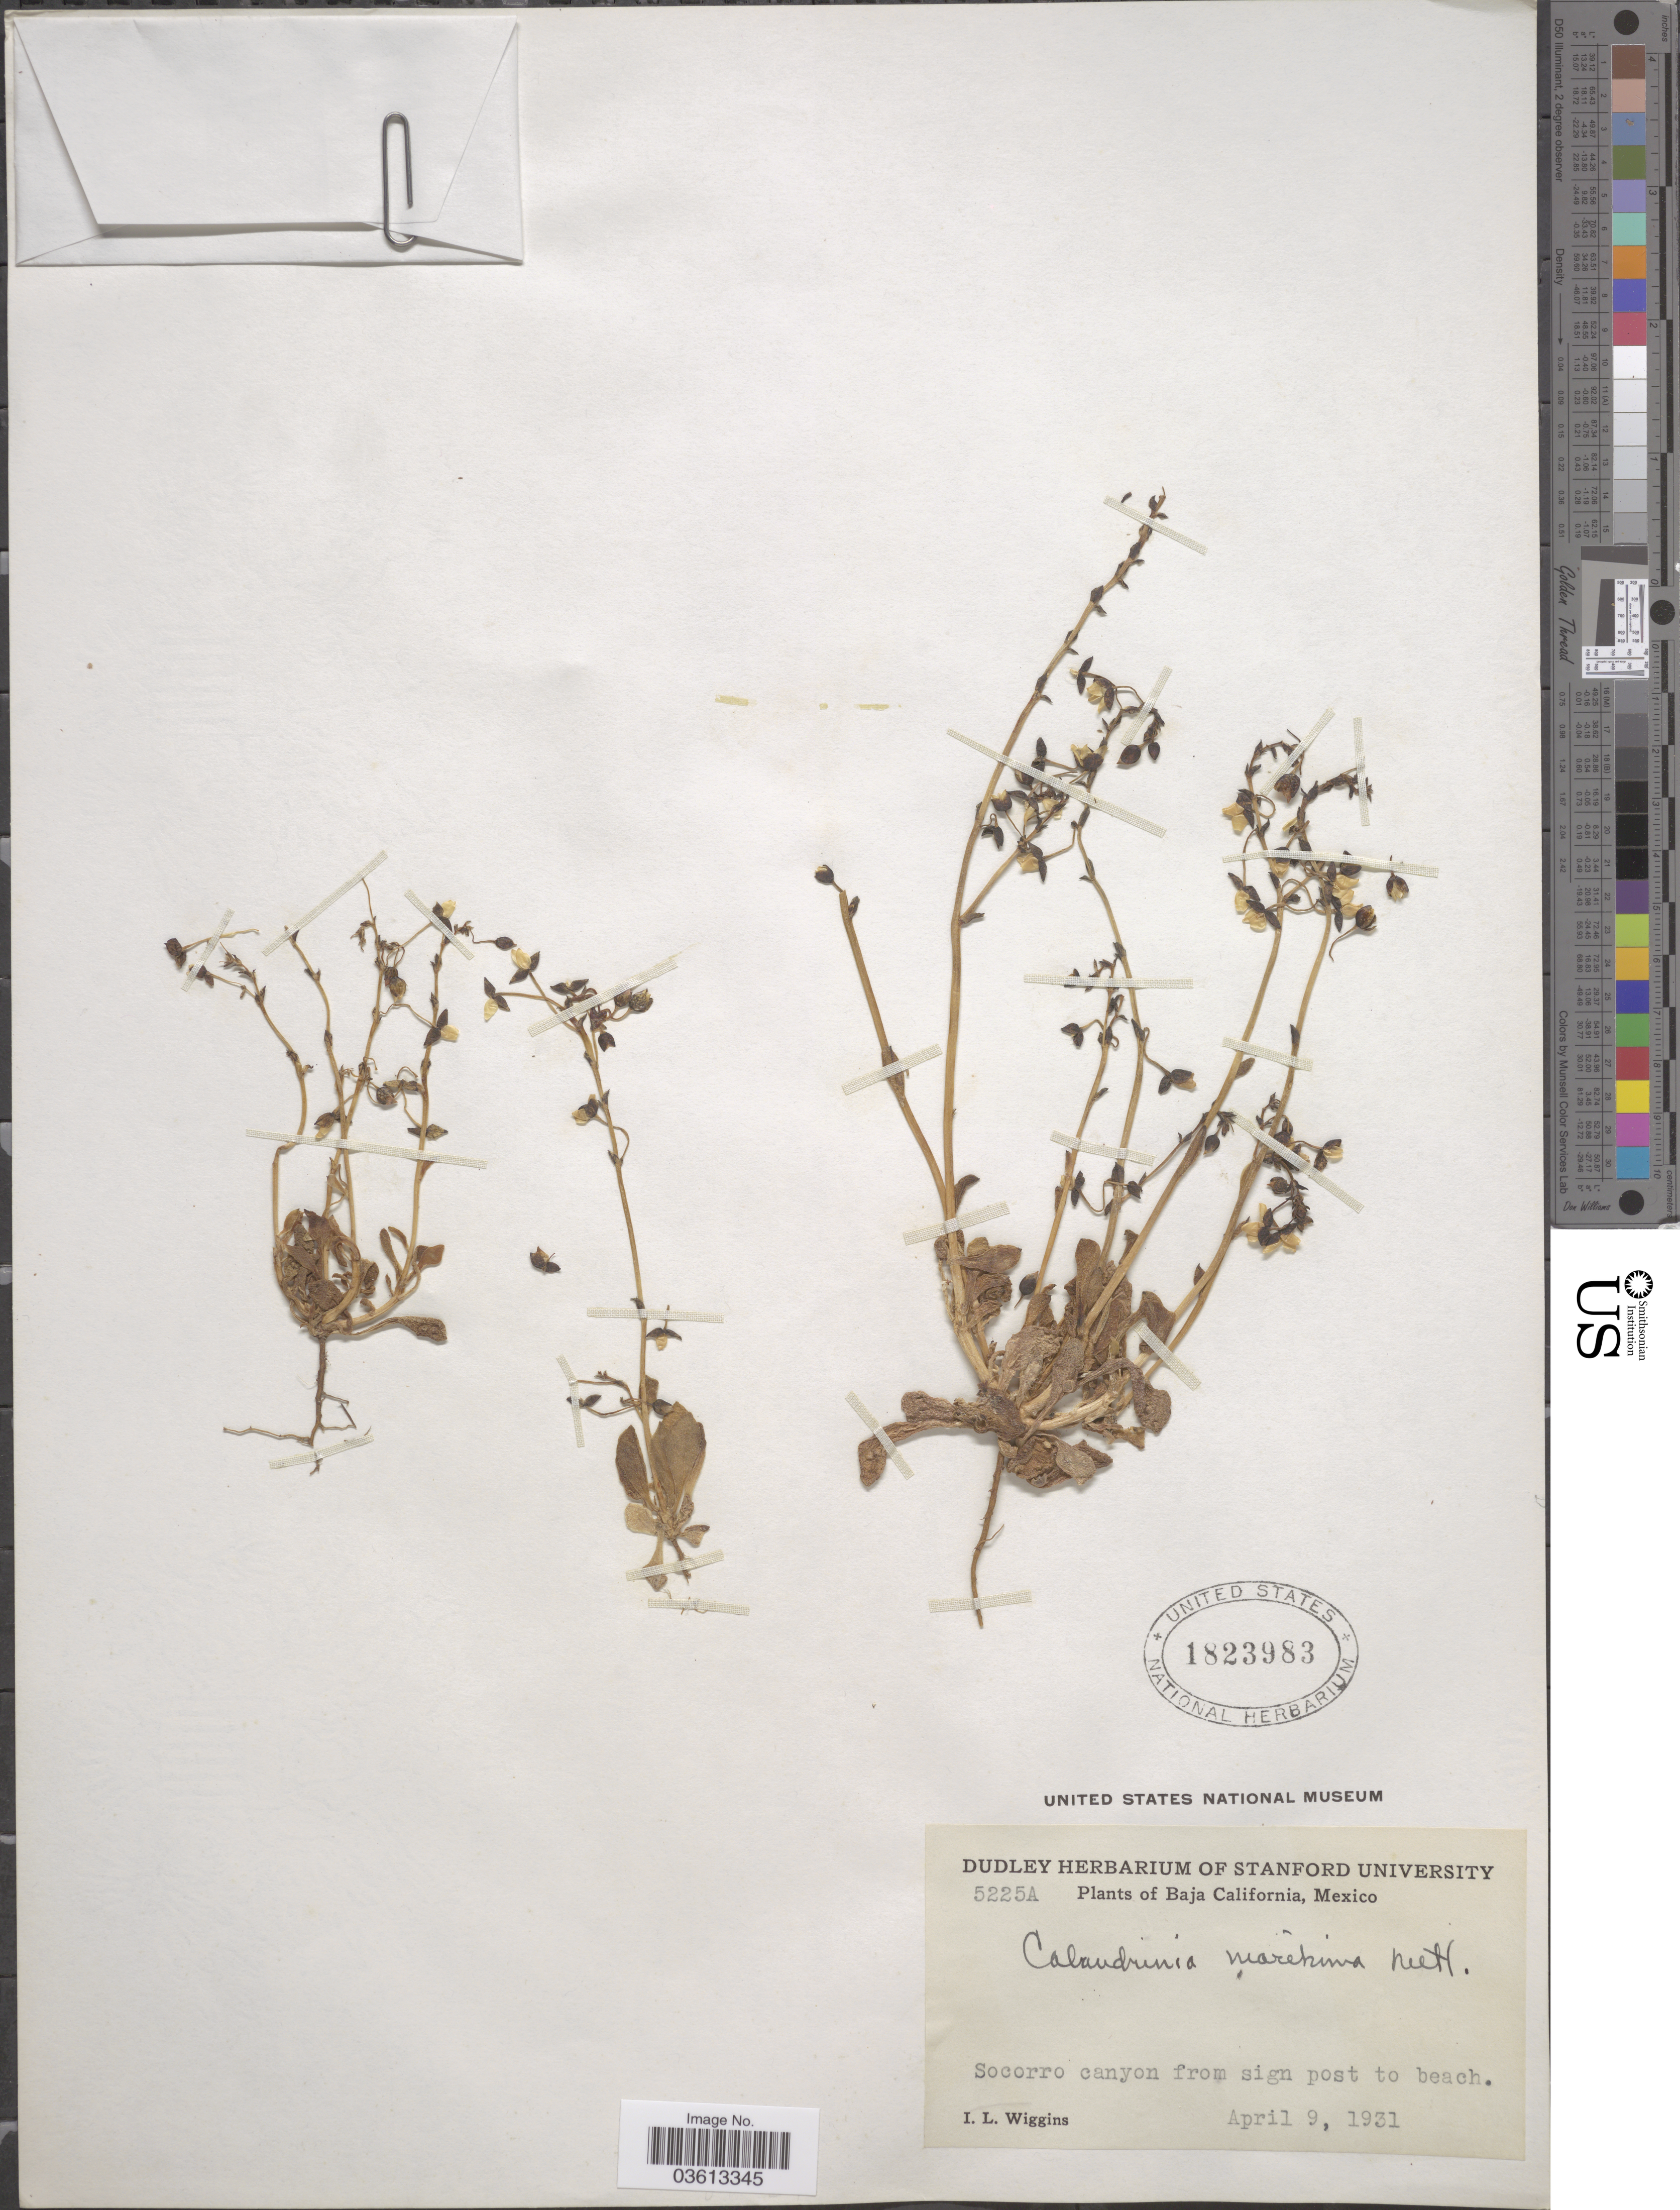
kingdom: Plantae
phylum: Tracheophyta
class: Magnoliopsida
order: Caryophyllales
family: Montiaceae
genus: Cistanthe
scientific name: Cistanthe maritima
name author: (Nutt.) Carolin ex Hershk.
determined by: Strong, Mark T., (BOT), Smithsonian Institution - National Museum of Natural History (UNITED STATES)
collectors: I. L. Wiggins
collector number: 5225A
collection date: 1931-04-09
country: Mexico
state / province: Baja California Norte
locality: Socorro canyon from sign post to beach.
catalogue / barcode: US 1823983